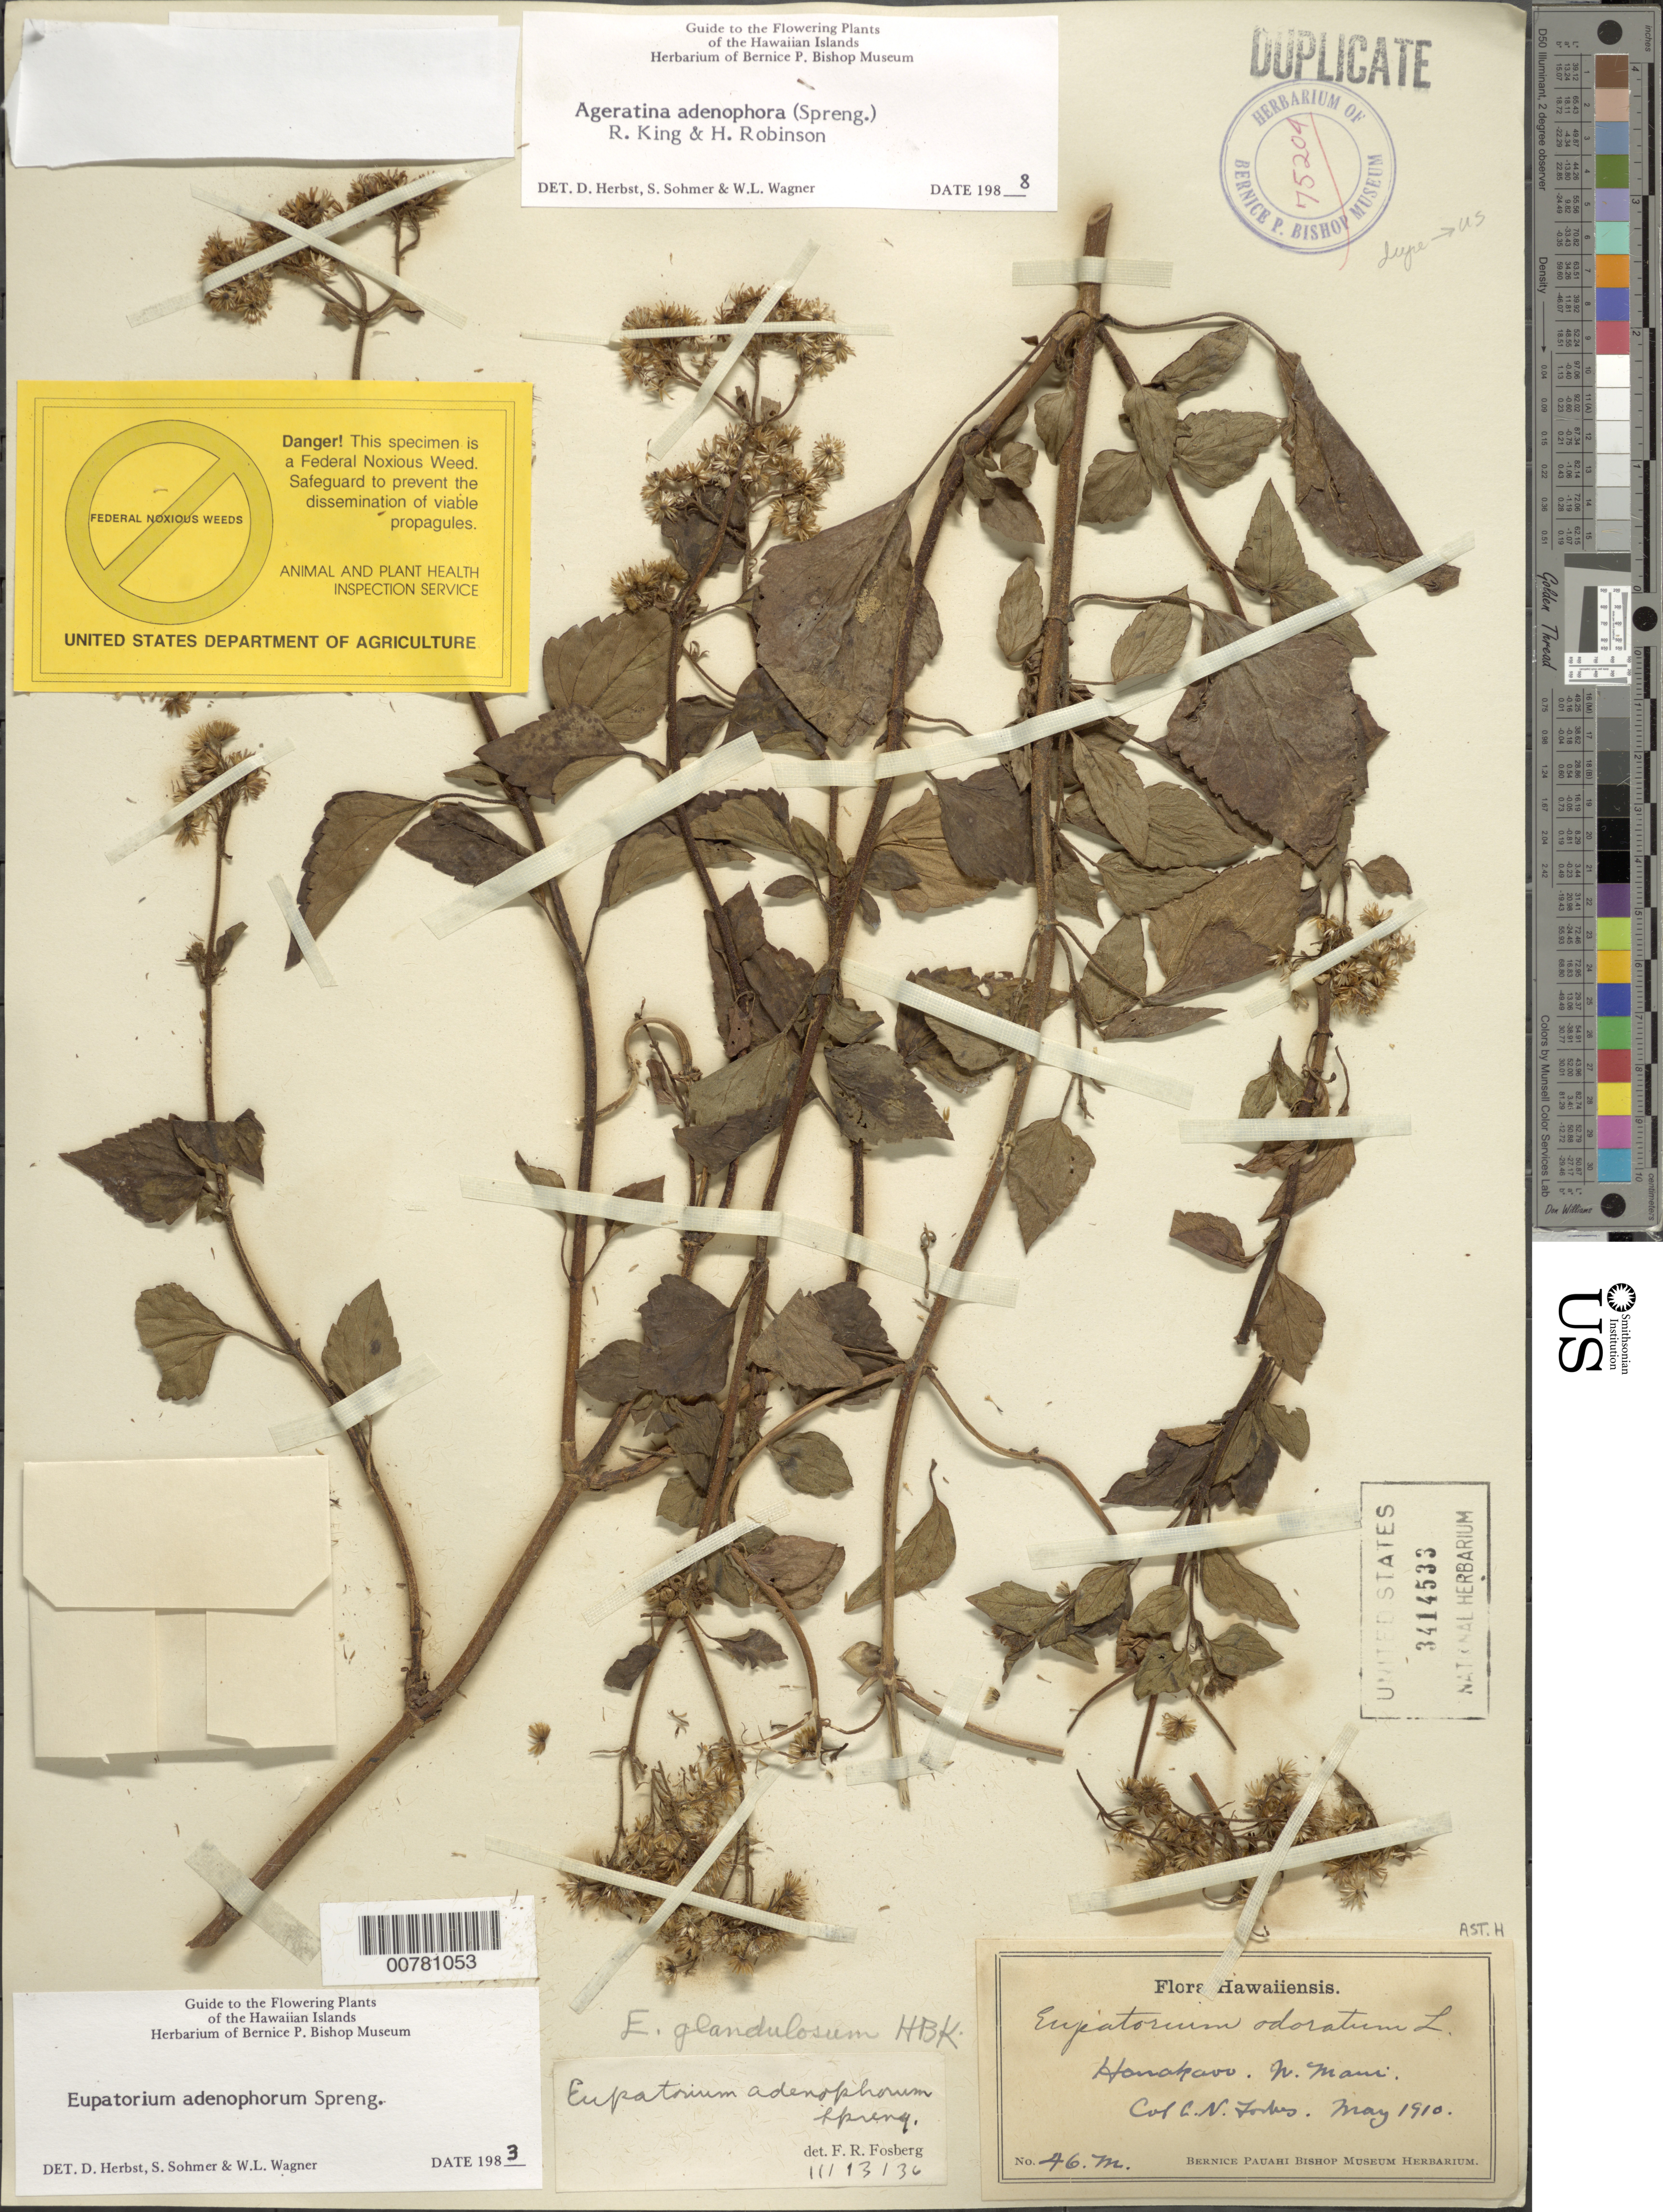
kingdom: Plantae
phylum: Tracheophyta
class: Magnoliopsida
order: Asterales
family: Asteraceae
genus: Ageratina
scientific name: Ageratina adenophora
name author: (Spreng.) R.M. King & H. Rob.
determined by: Herbst, D. R.; Sohmer, S. H.; Wagner, W. L.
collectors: C. N. Forbes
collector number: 46.M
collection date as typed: May 1910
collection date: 1910-05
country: United States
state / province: Hawaii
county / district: Maui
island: Maui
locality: Hanakaoo, W. Maui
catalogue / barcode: US 3414533